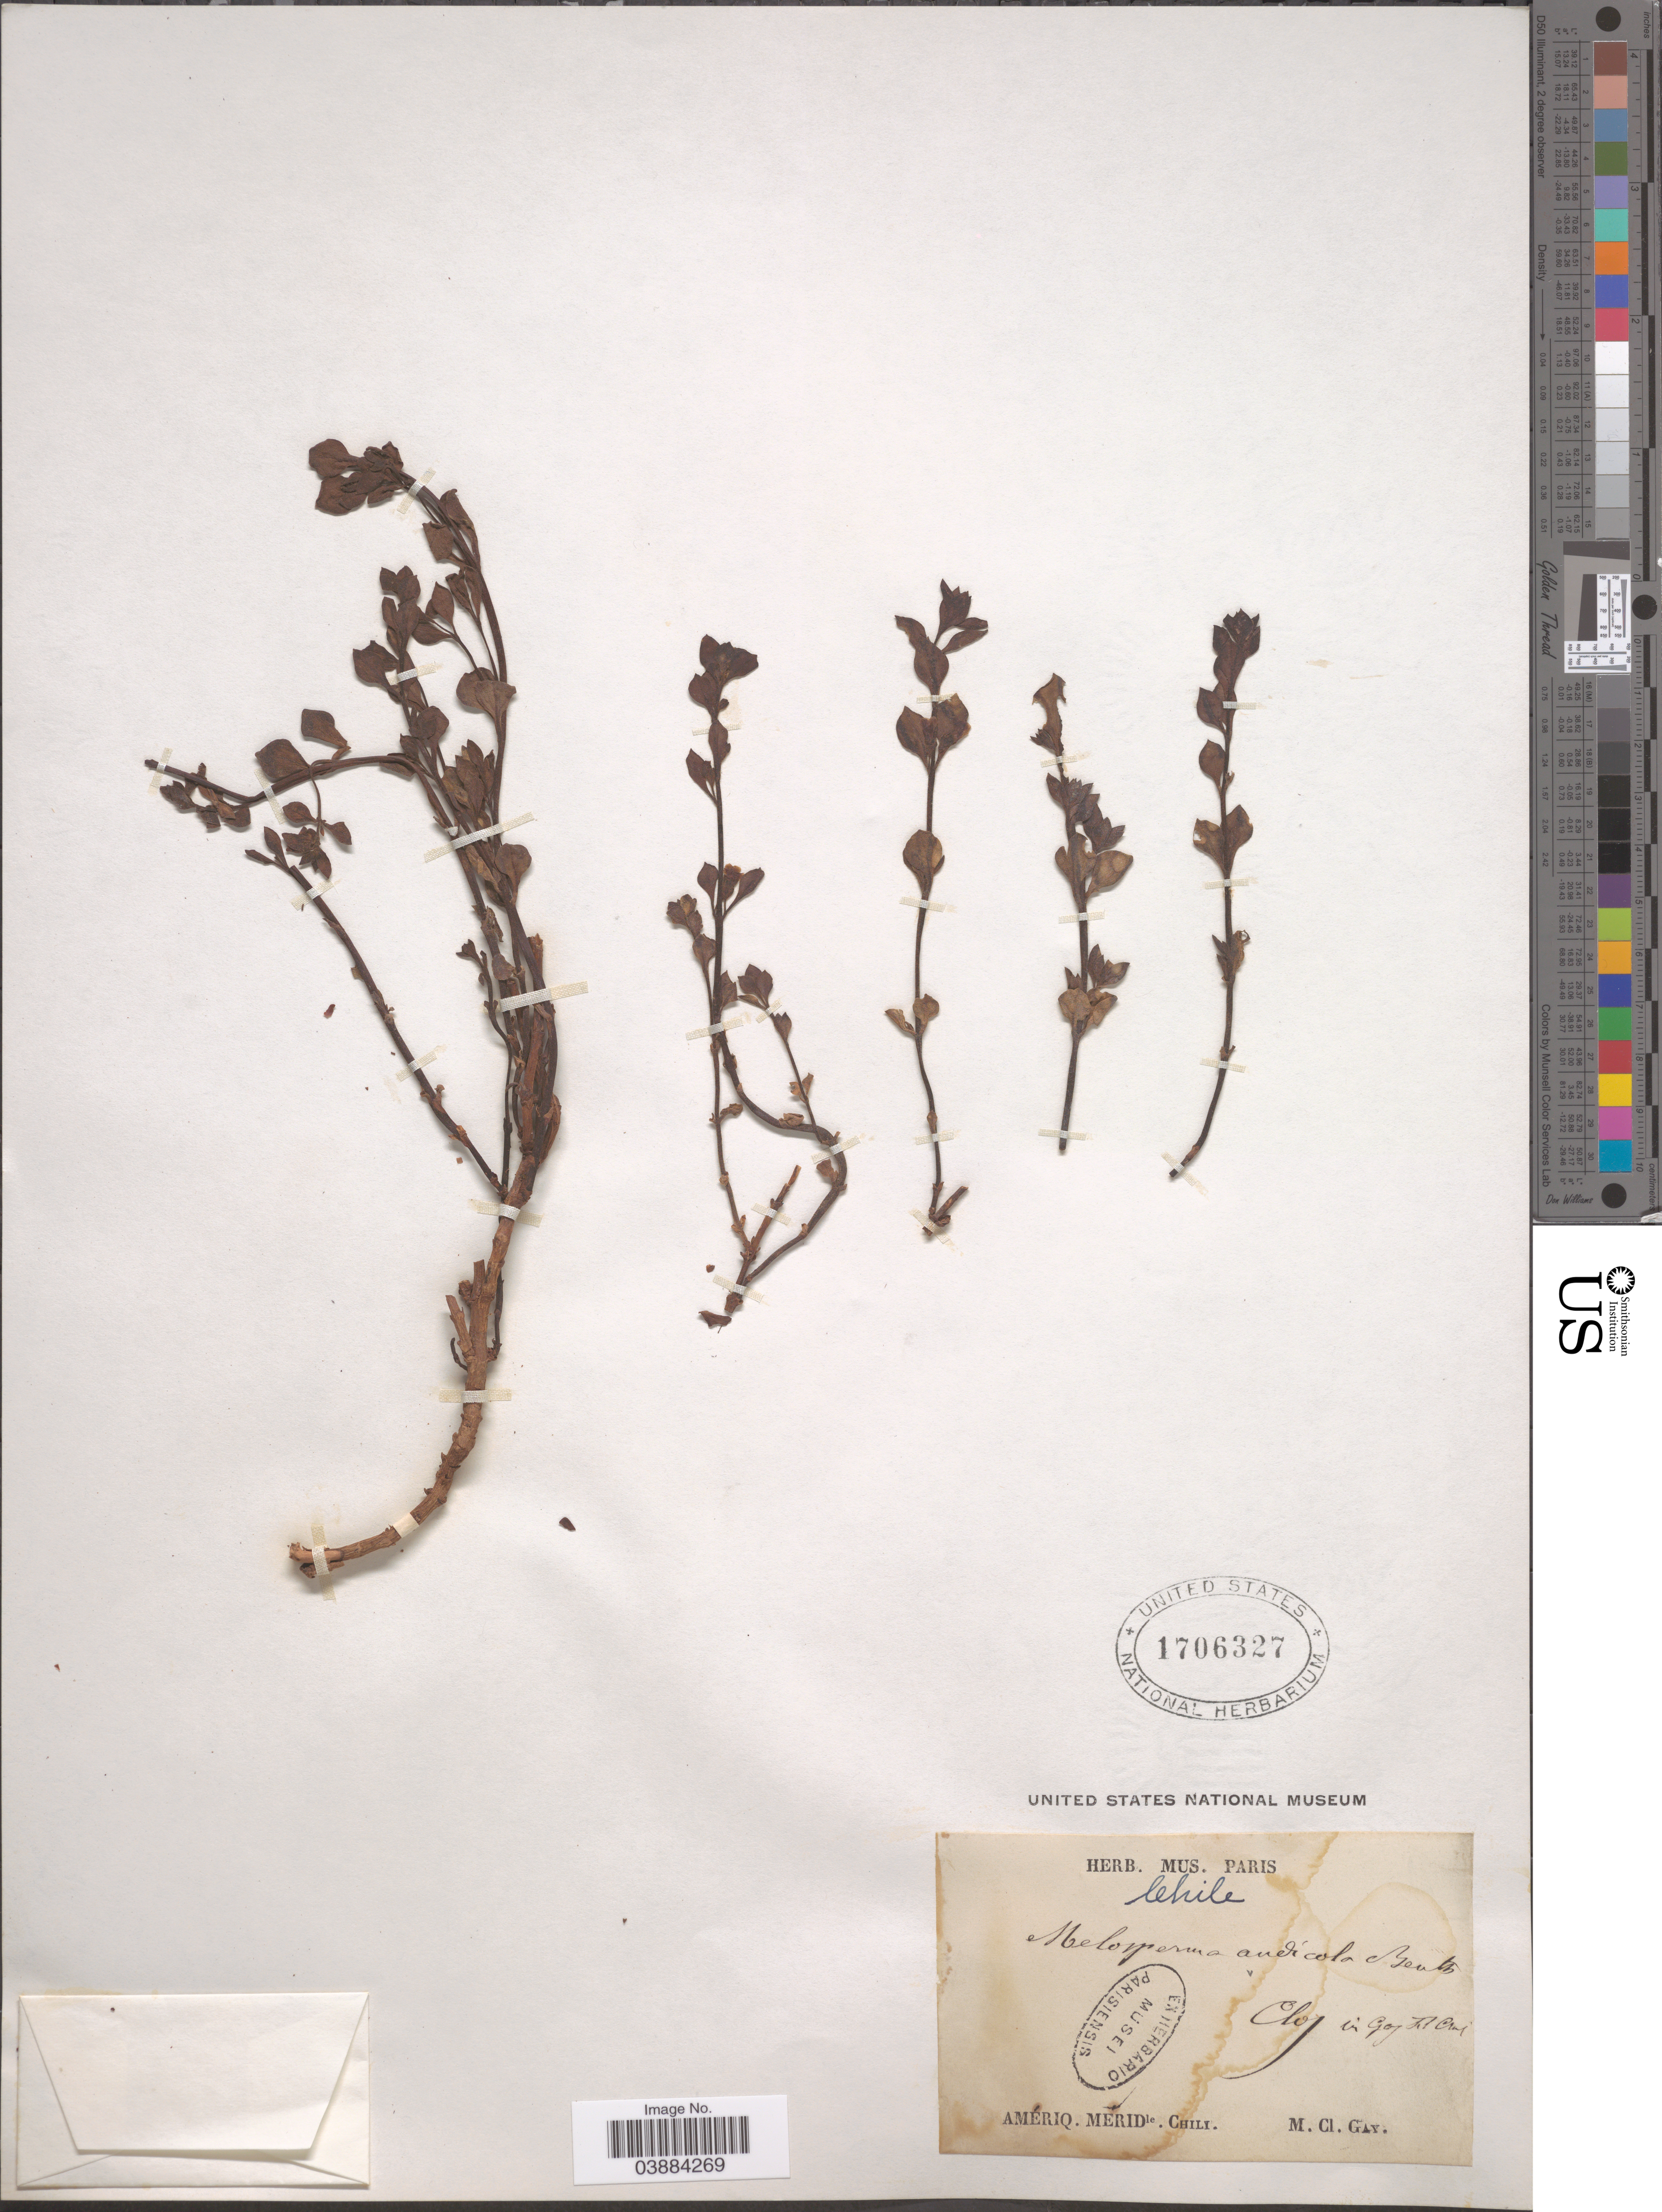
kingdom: Plantae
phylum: Tracheophyta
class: Magnoliopsida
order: Lamiales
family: Plantaginaceae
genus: Melosperma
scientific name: Melosperma andicola var. andicola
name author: Benth.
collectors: M. Gay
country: Chile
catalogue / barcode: US 1706327